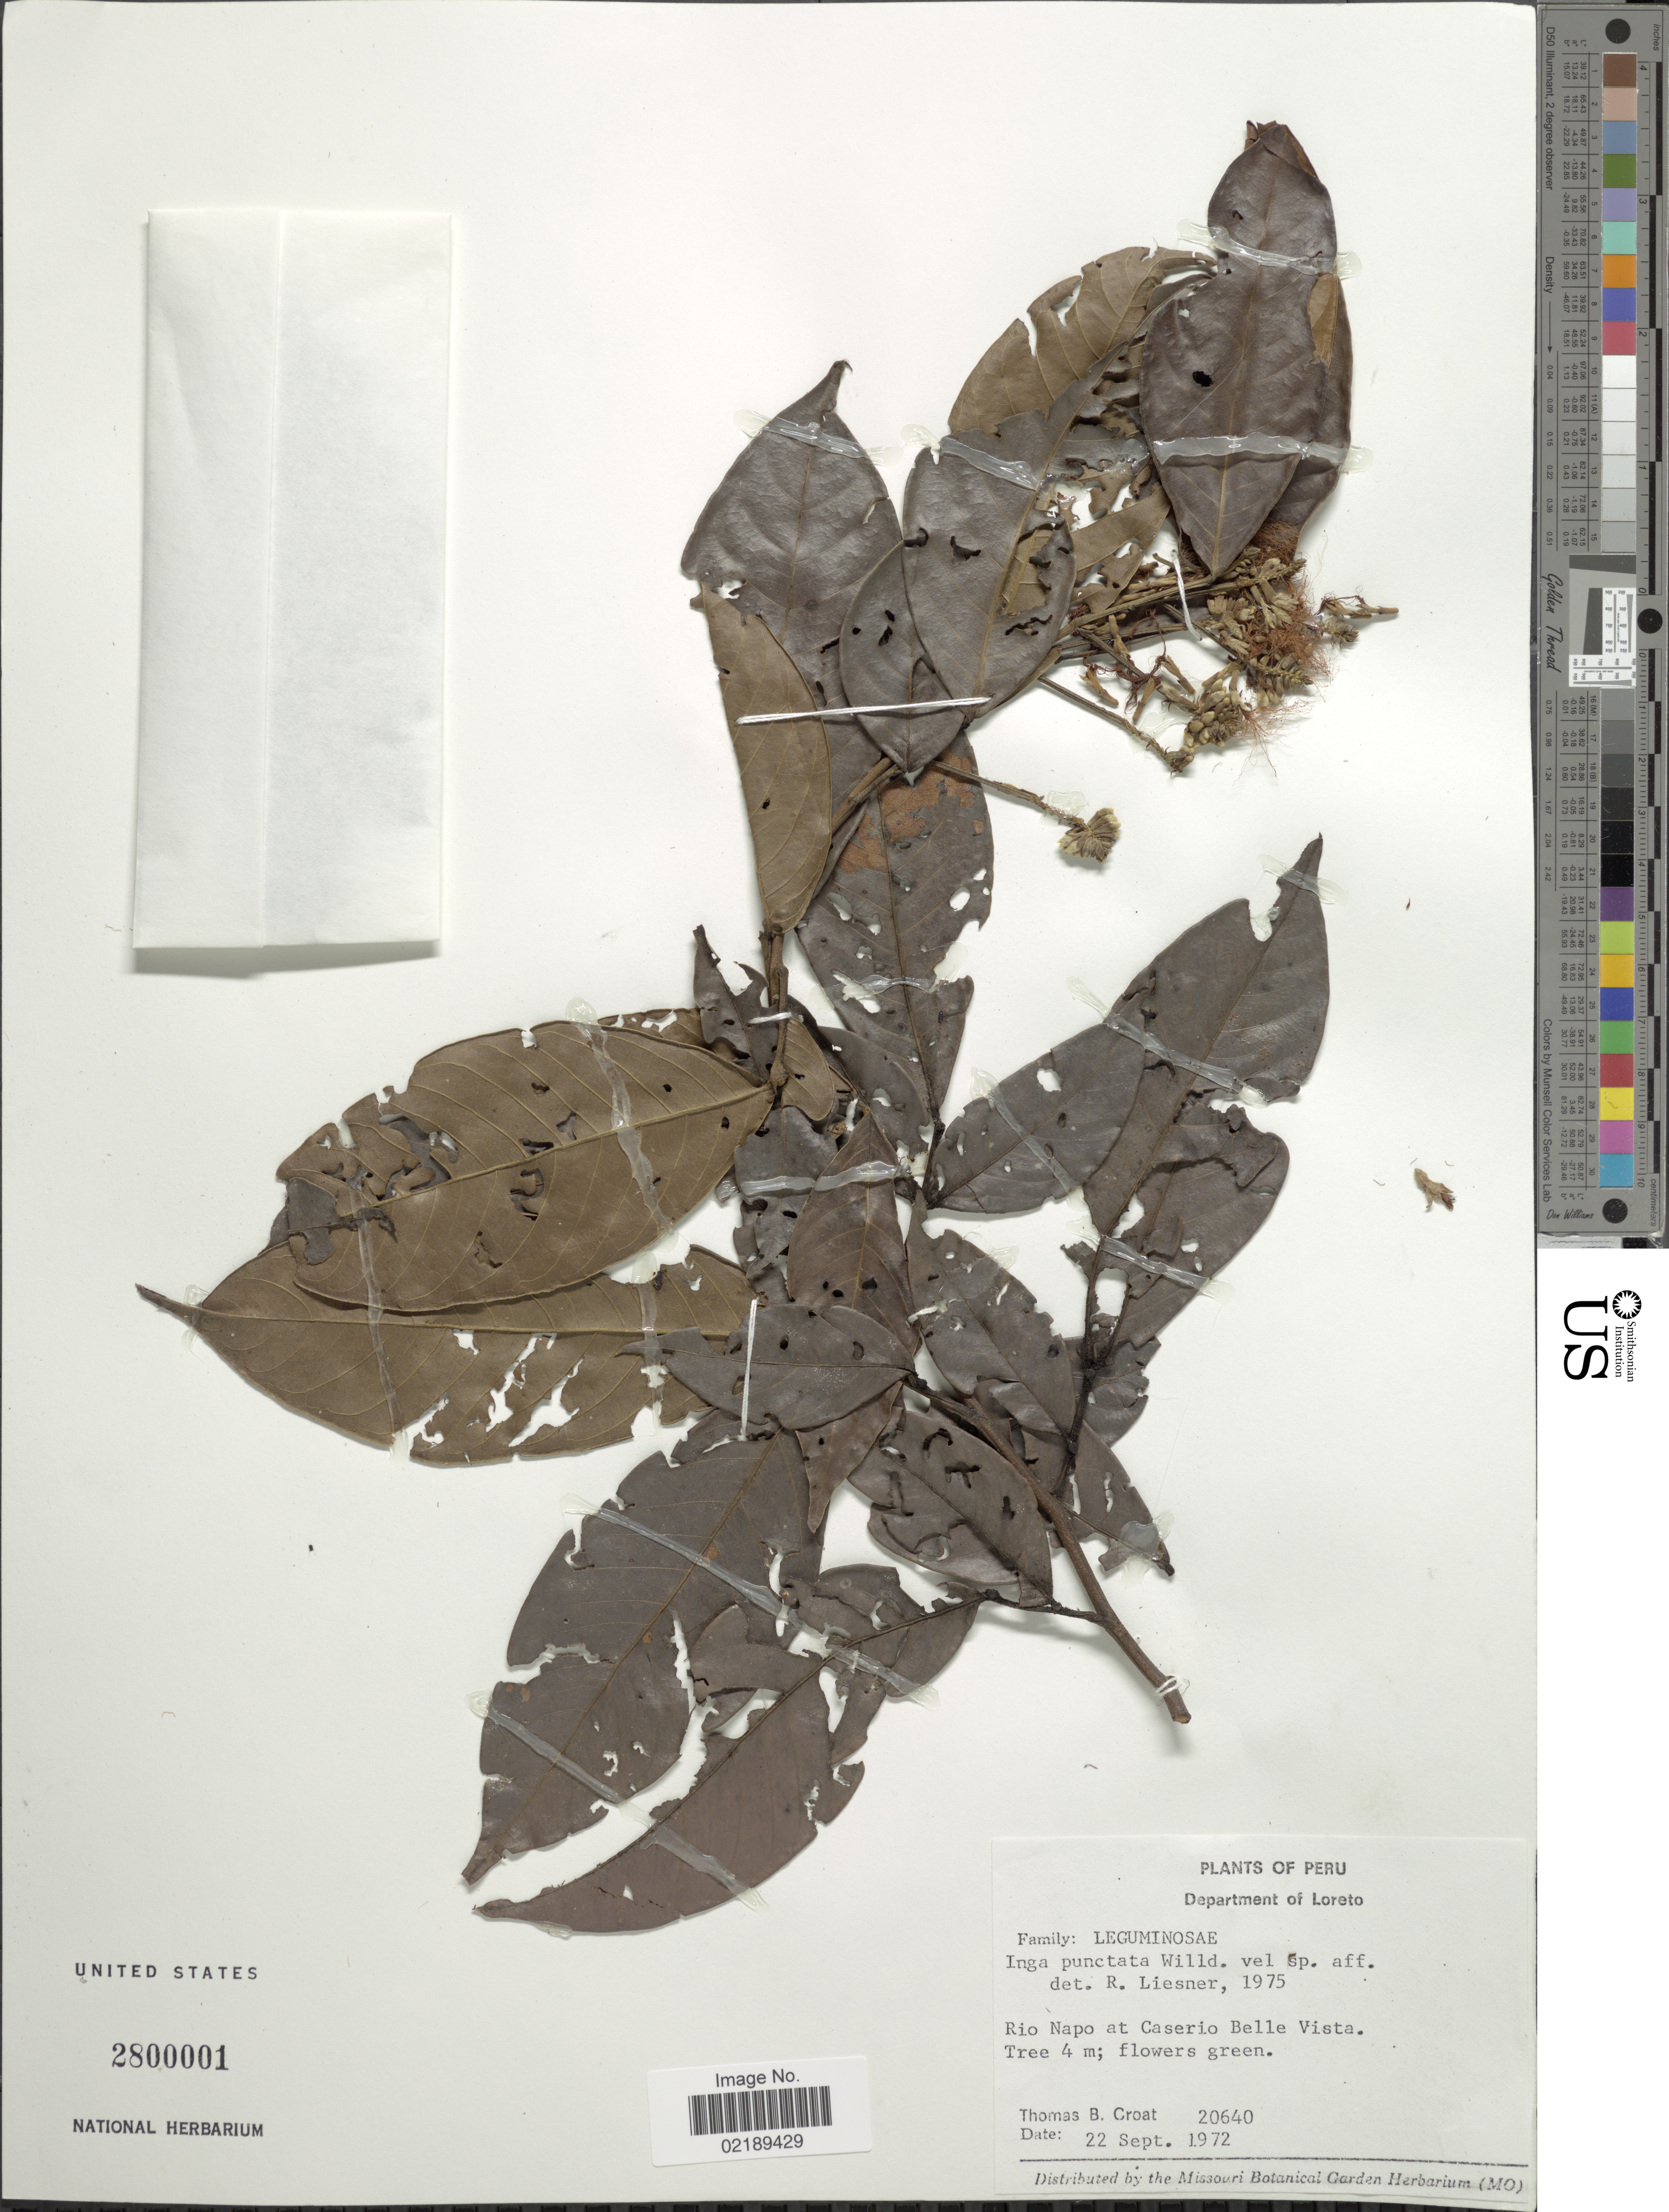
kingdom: Plantae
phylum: Tracheophyta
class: Magnoliopsida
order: Fabales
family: Fabaceae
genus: Inga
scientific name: Inga punctata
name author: Willd.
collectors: T. B. Croat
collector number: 20640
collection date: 1972-09-22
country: Peru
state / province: Loreto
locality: Rio Napo at Caserio Belle Vista.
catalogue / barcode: US 2800001